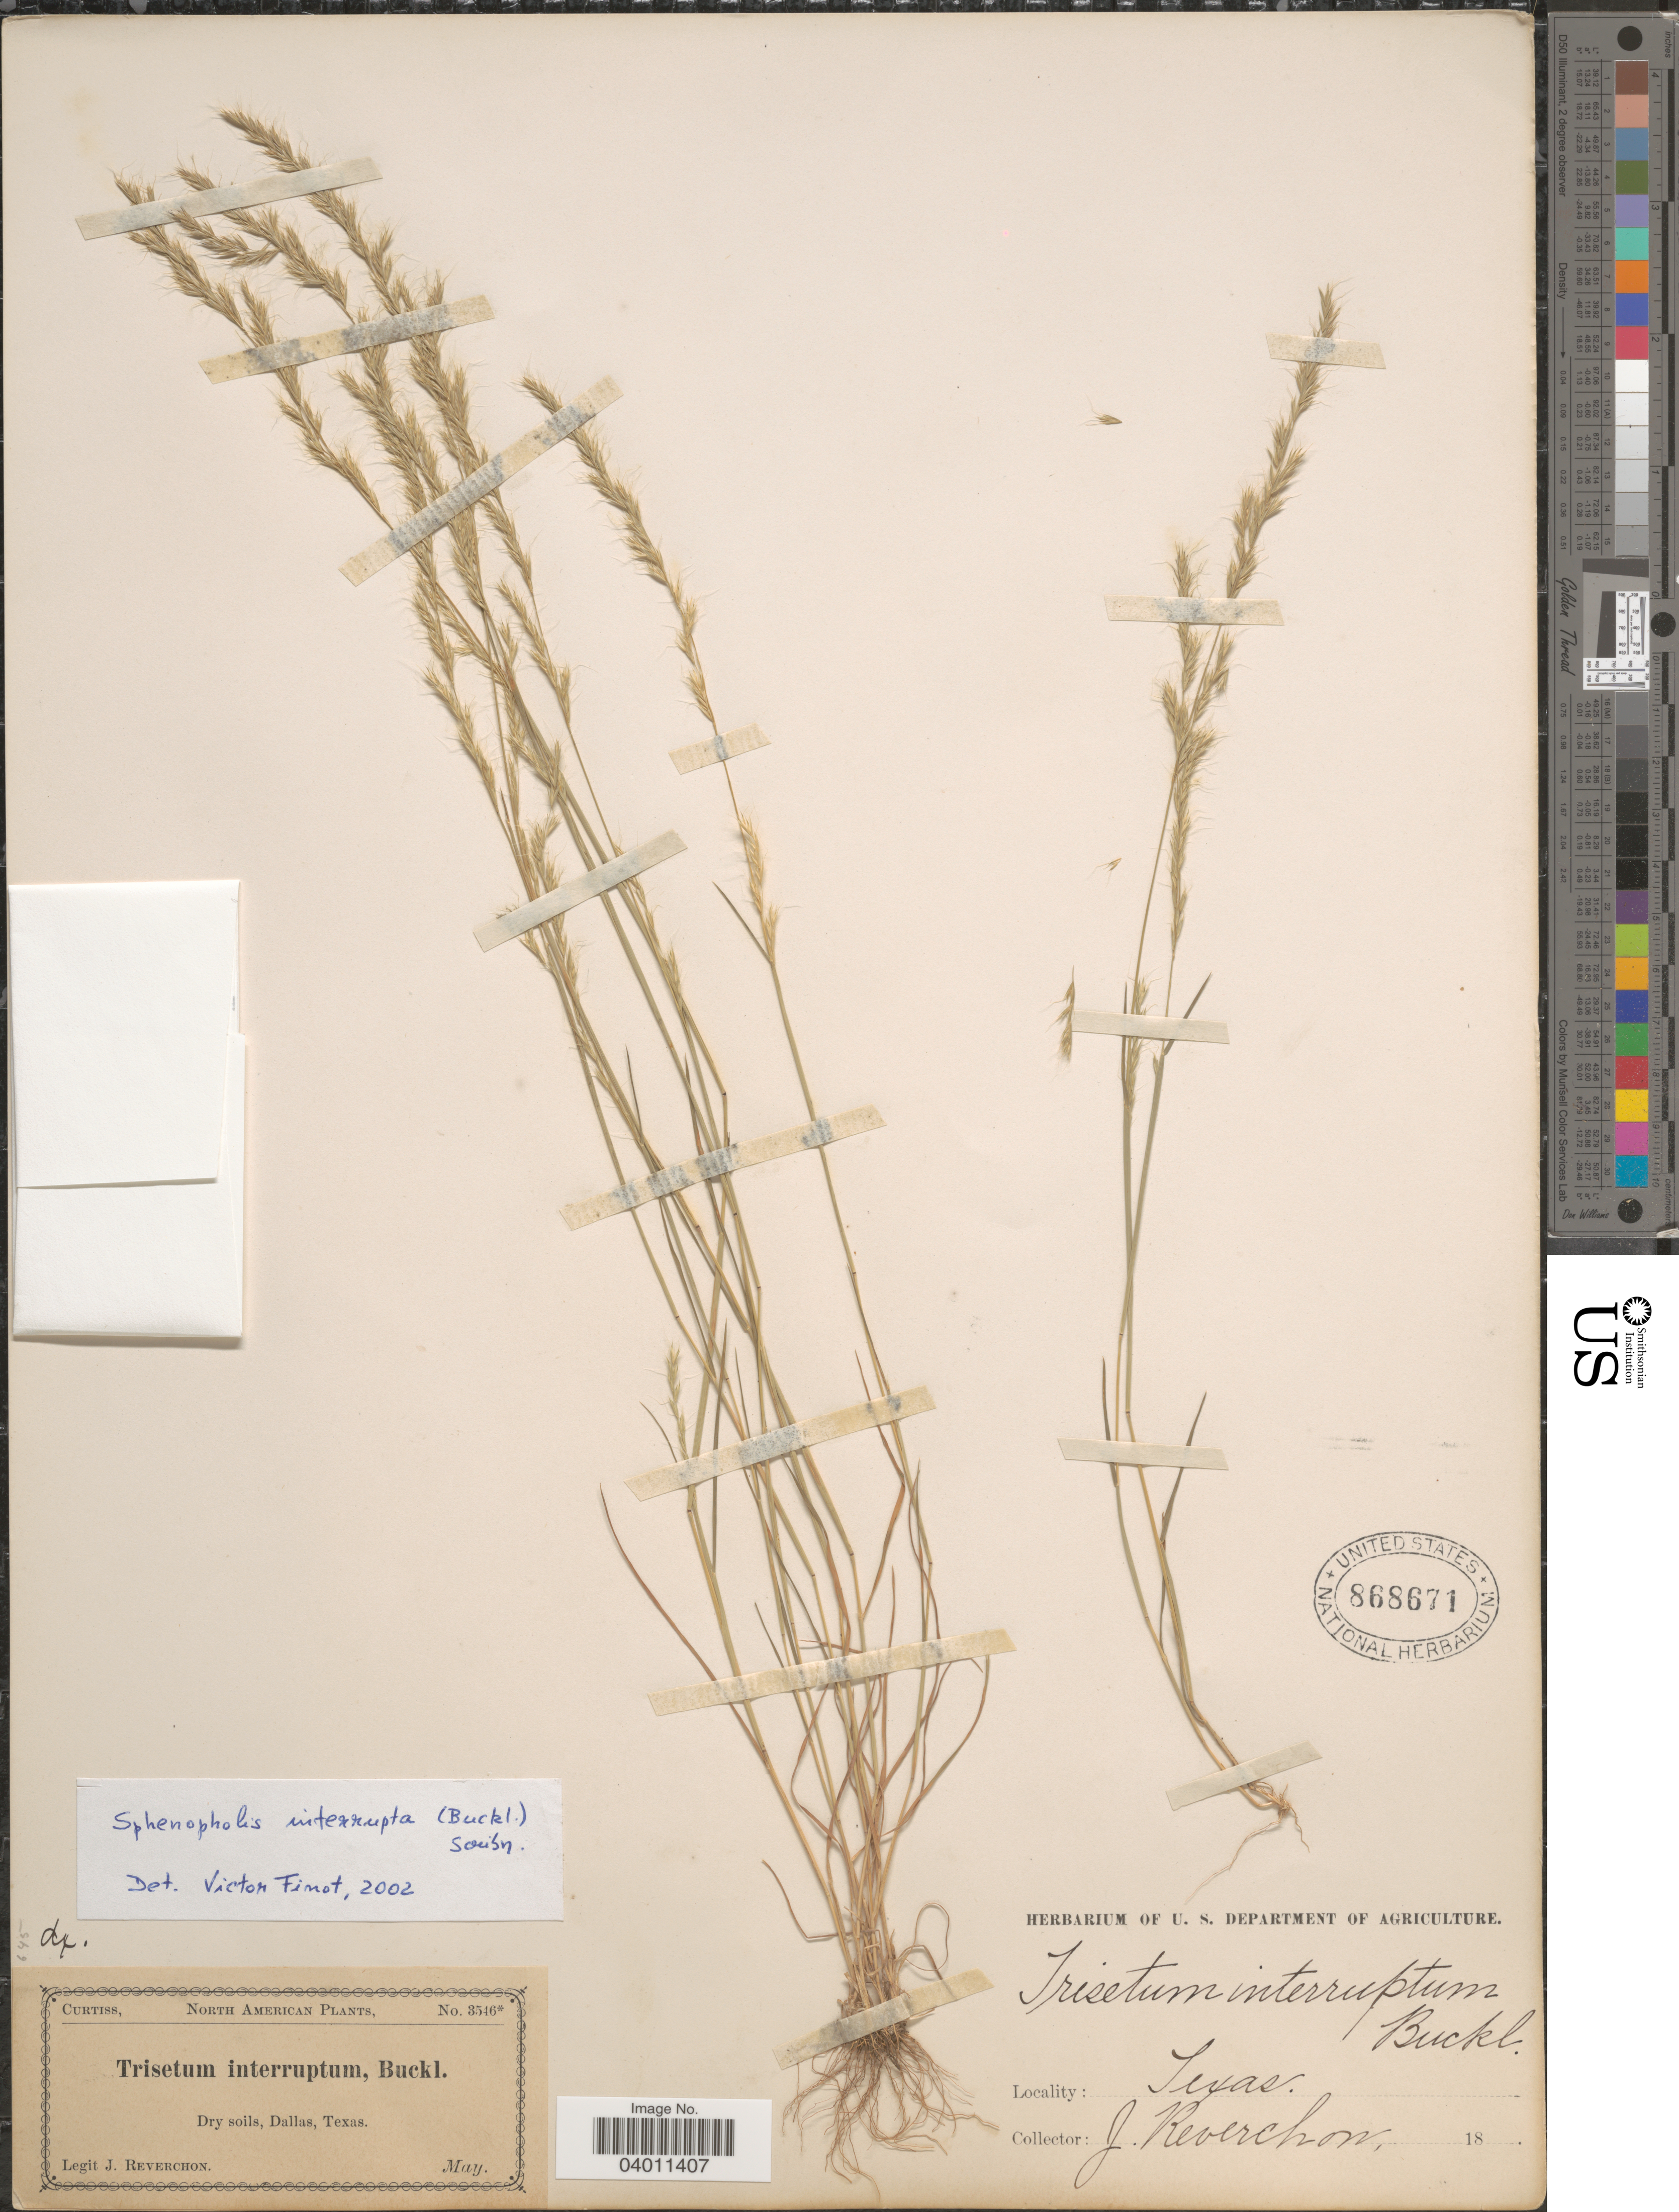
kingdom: Plantae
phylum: Tracheophyta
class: Liliopsida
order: Poales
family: Poaceae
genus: Sphenopholis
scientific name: Sphenopholis interrupta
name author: (Buckley) Scribn.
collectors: J. Reverchon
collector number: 3546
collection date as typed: may 18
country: United States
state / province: Texas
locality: Dry soils, Dallas.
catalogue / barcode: US 868671